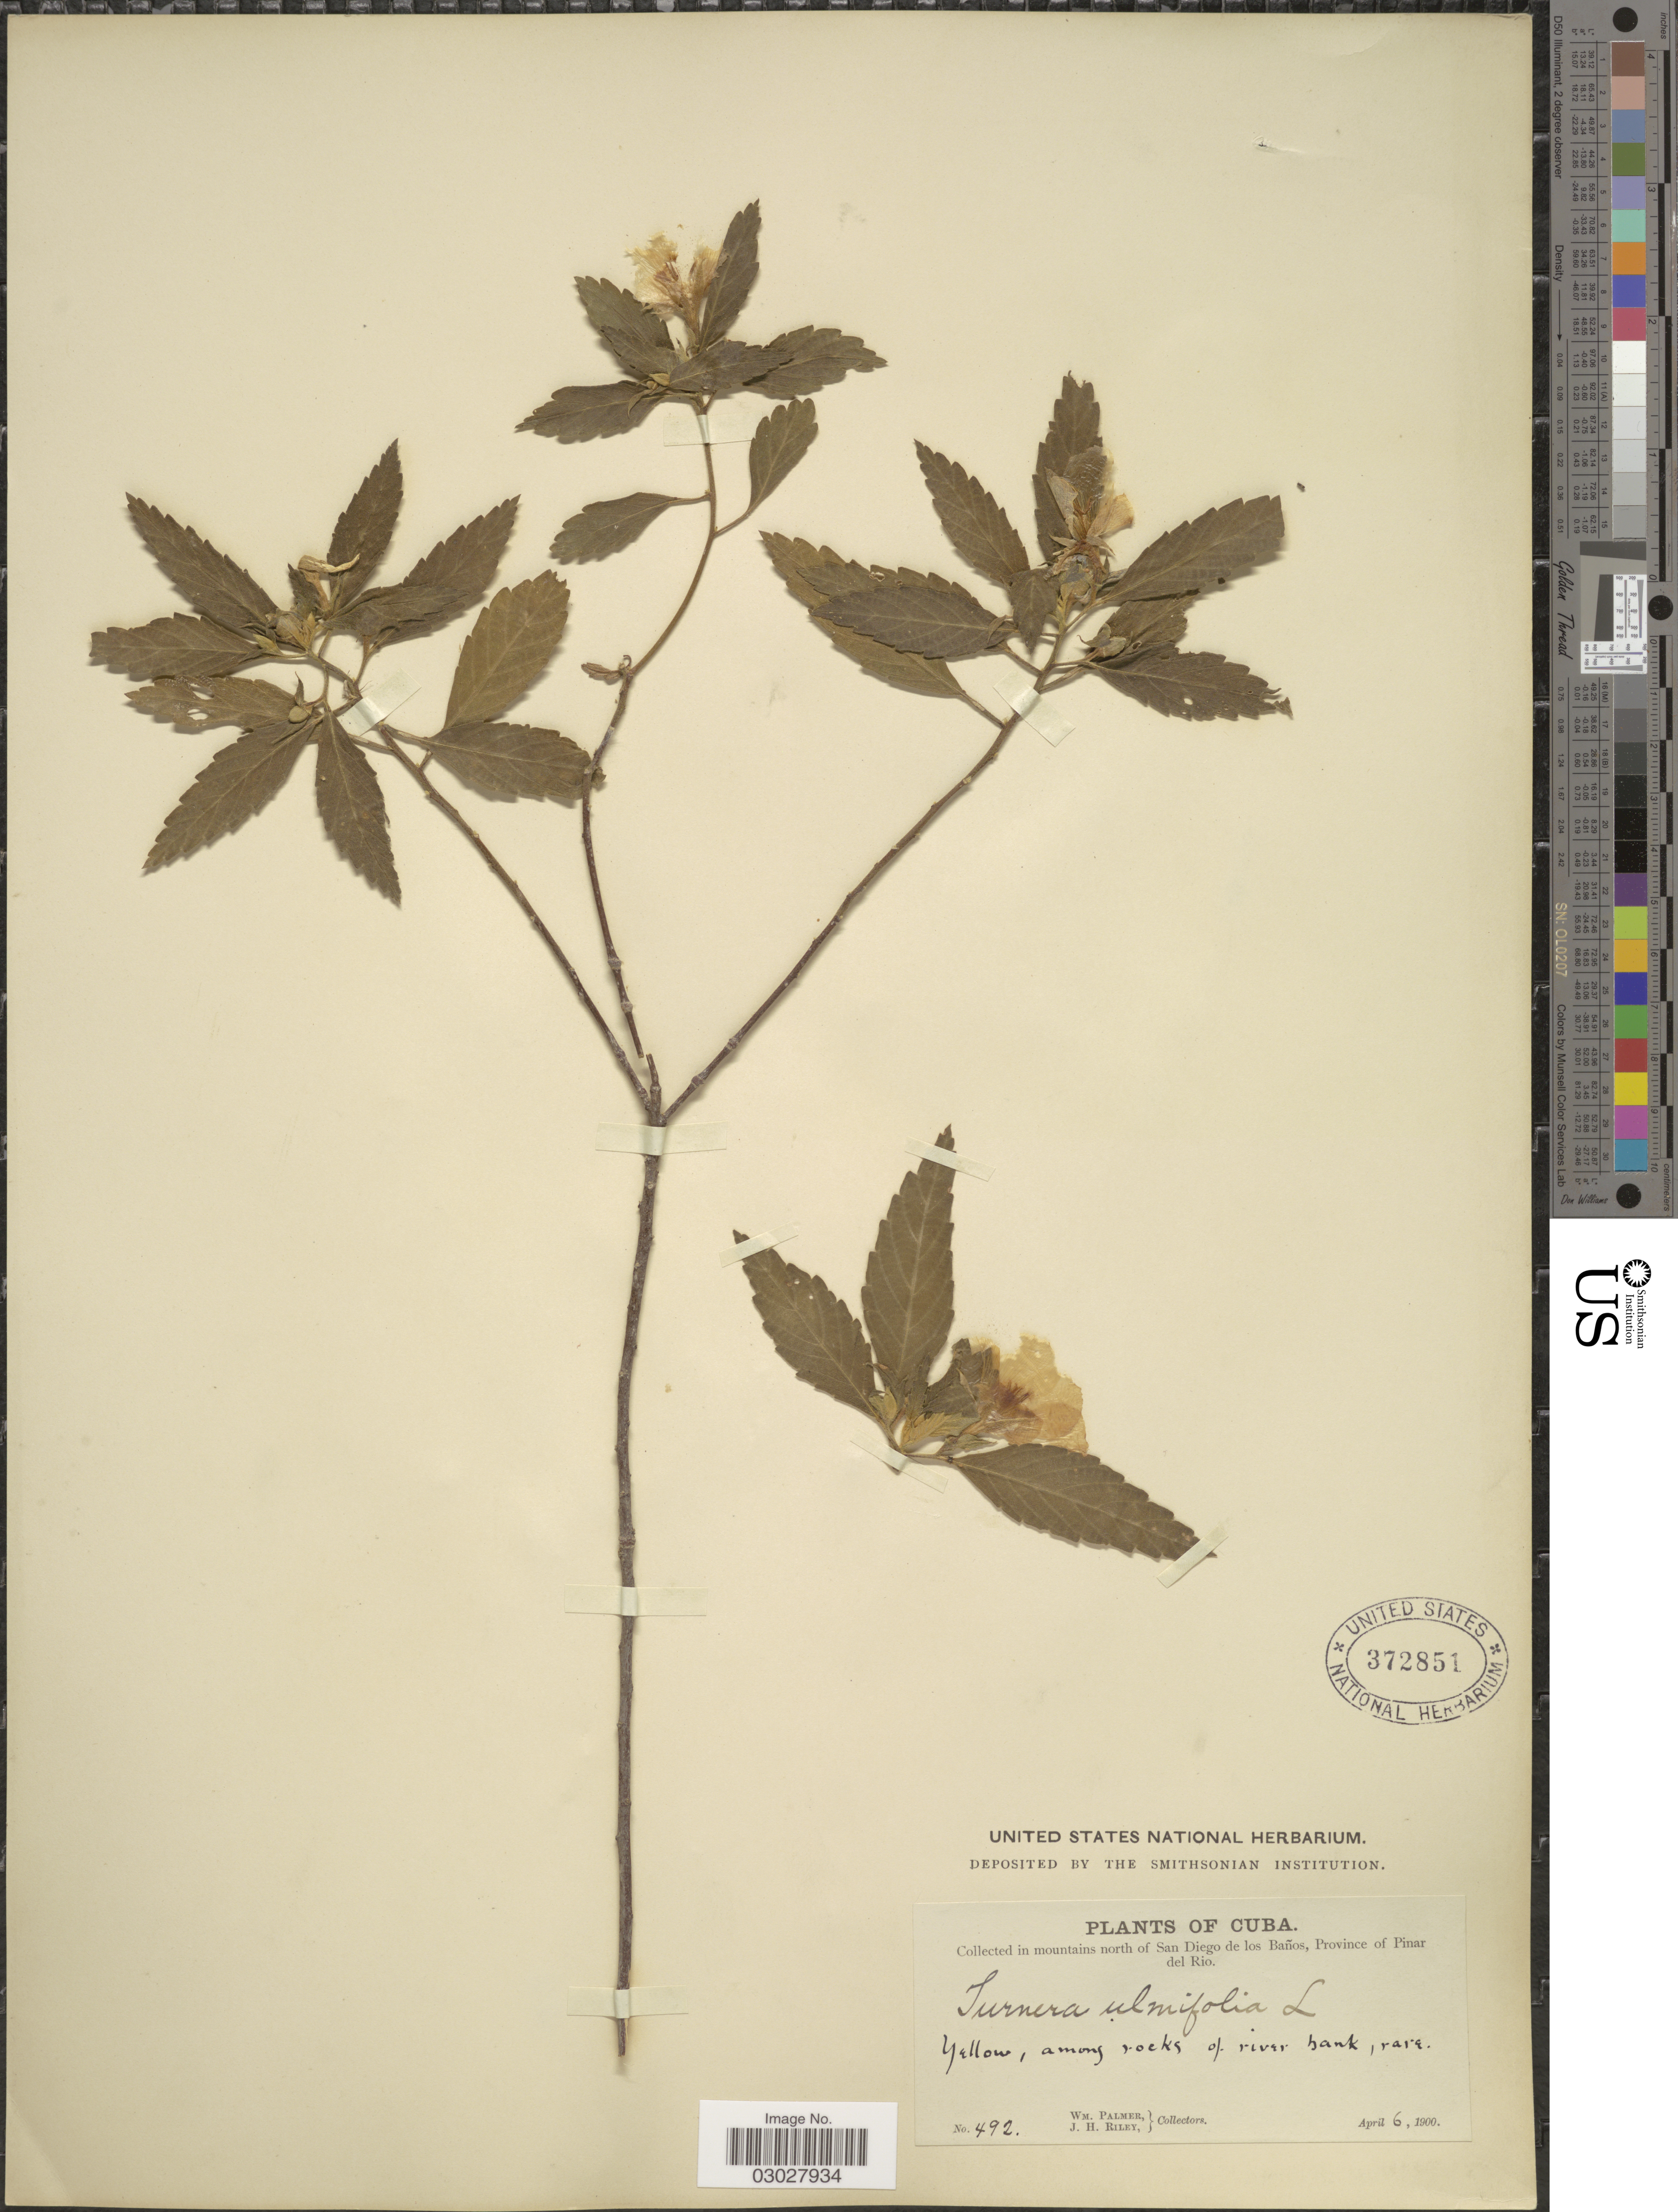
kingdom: Plantae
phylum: Tracheophyta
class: Magnoliopsida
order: Malpighiales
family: Turneraceae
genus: Turnera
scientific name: Turnera ulmifolia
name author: L.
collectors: W. Palmer & J. H. Riley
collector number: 492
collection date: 1900-04-06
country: Cuba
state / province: Pinar del Río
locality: In mountains north of San Diego de los Baños.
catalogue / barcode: US 372851